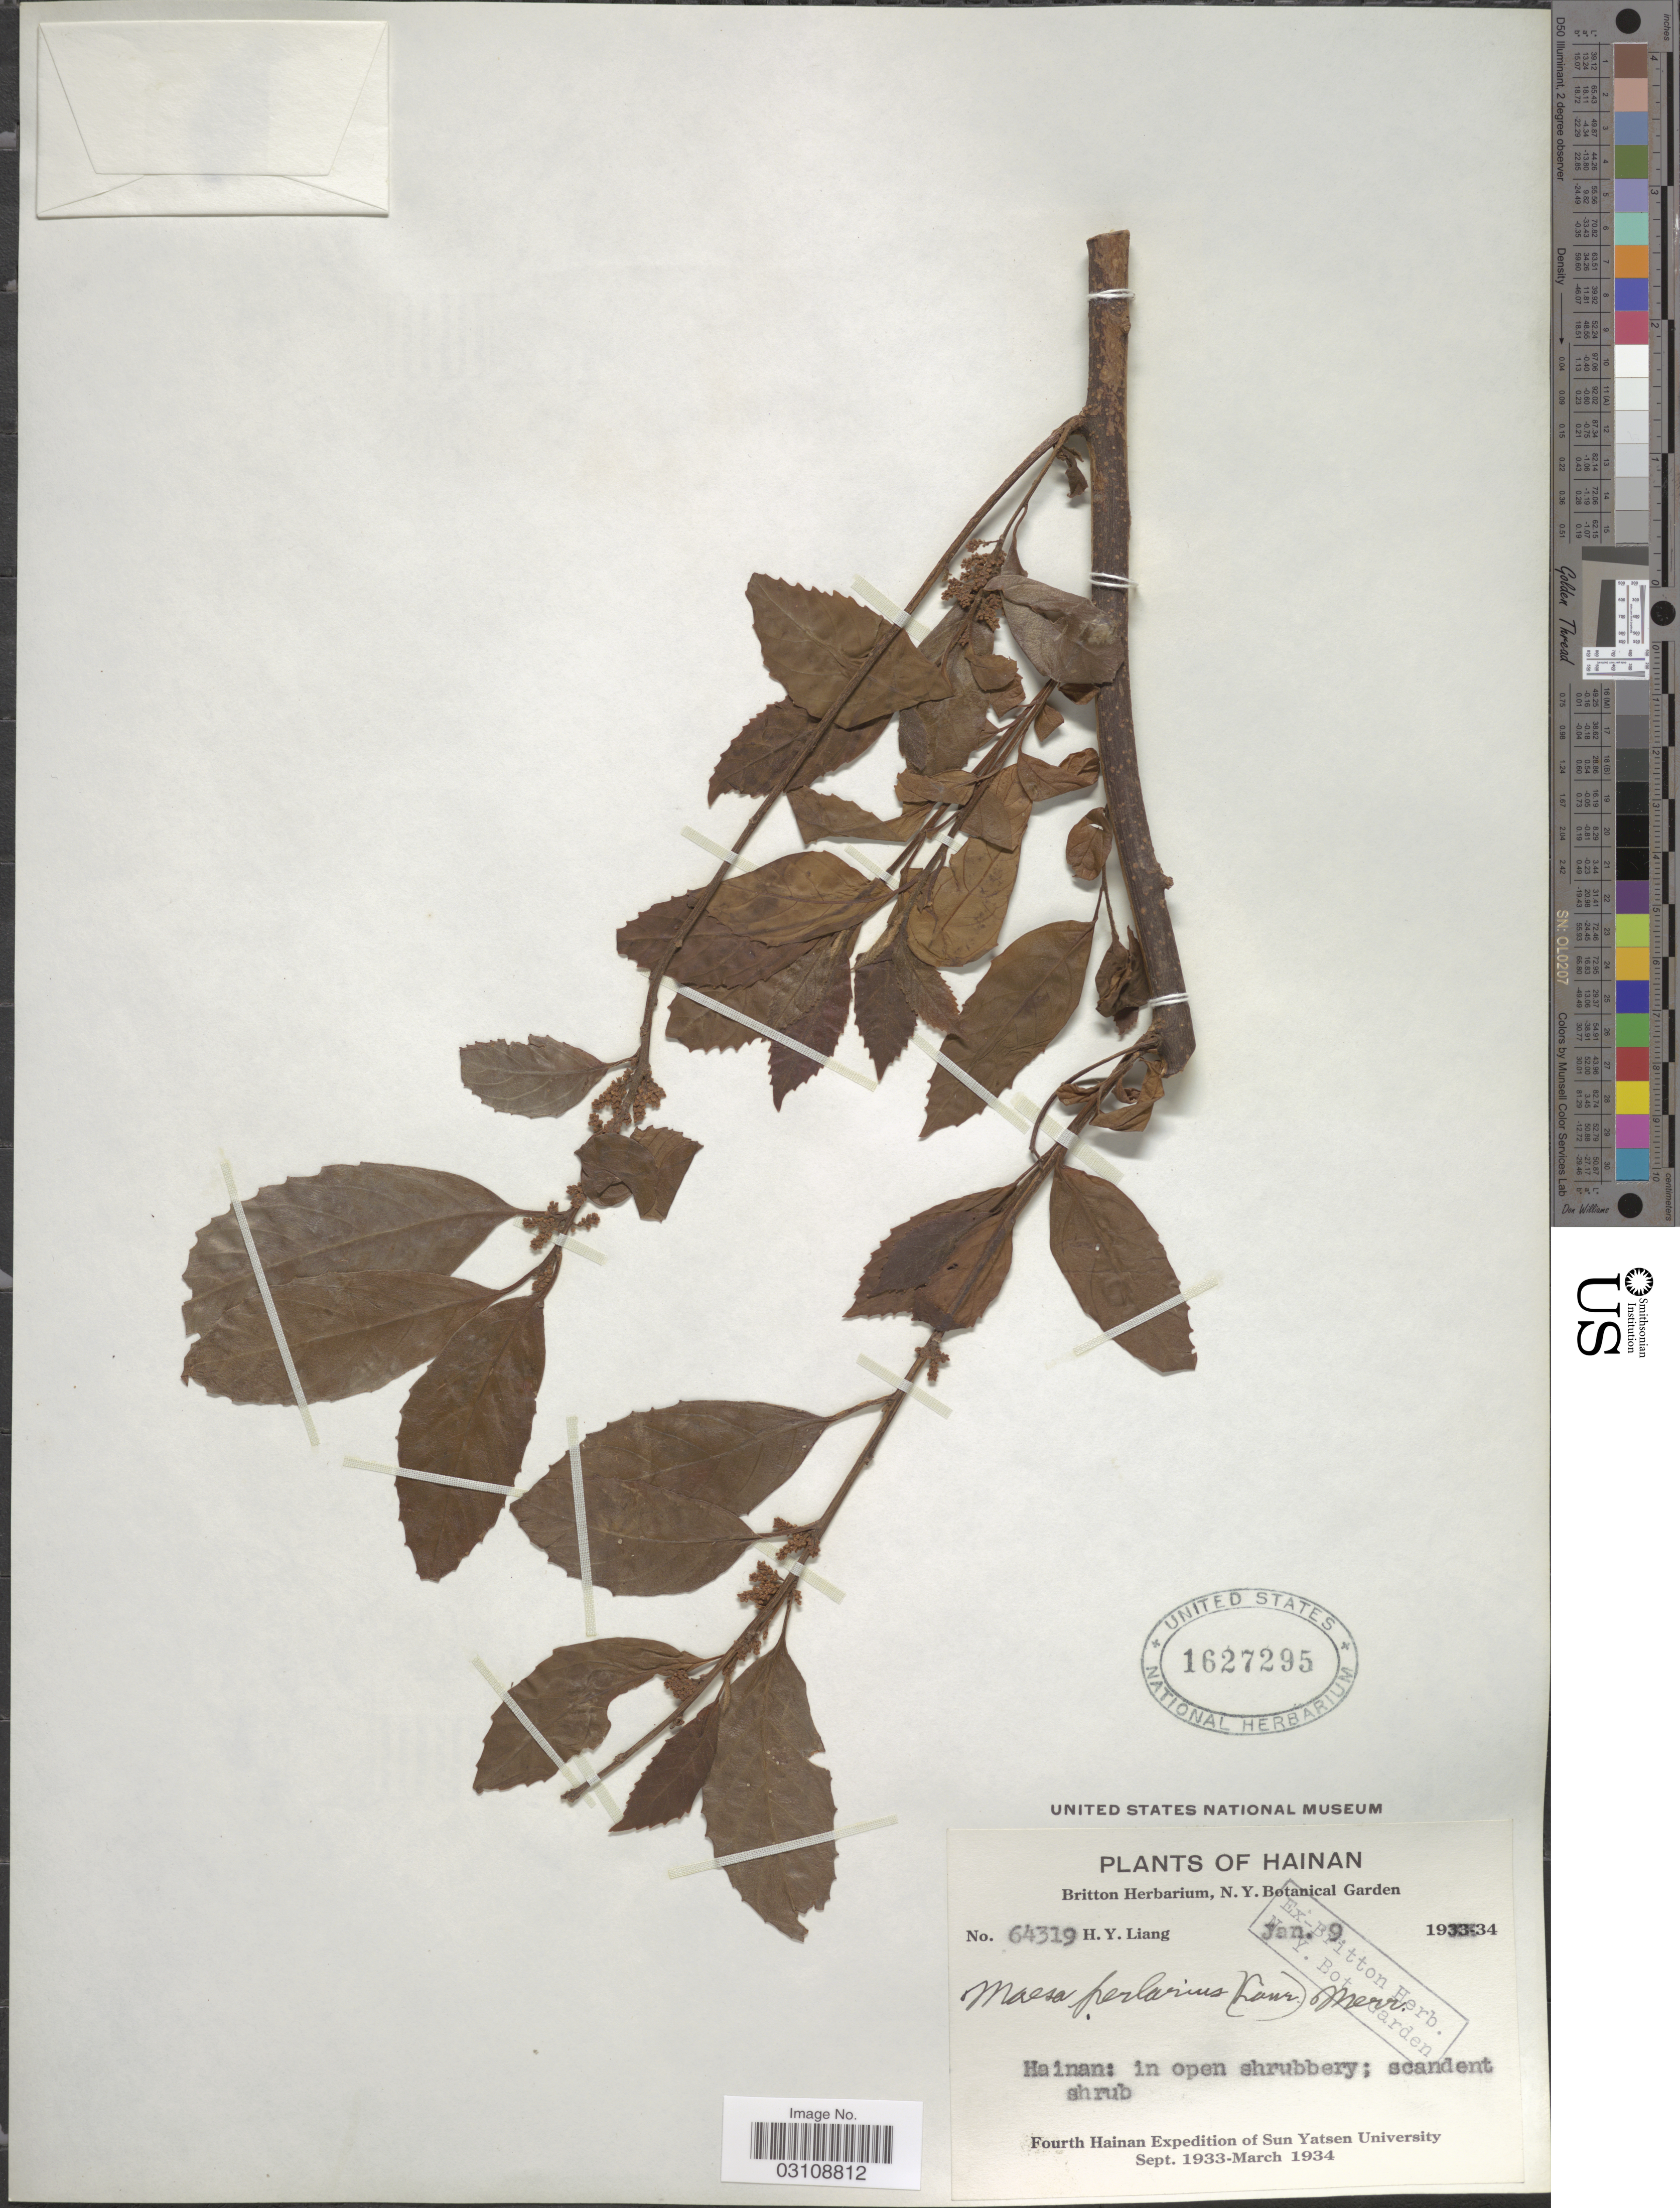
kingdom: Plantae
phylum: Tracheophyta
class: Magnoliopsida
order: Ericales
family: Primulaceae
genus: Maesa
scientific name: Maesa perlaria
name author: (Lour.) Merr.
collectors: H. Y. Liang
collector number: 64319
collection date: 1934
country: China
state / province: Hainan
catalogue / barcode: US 1627295